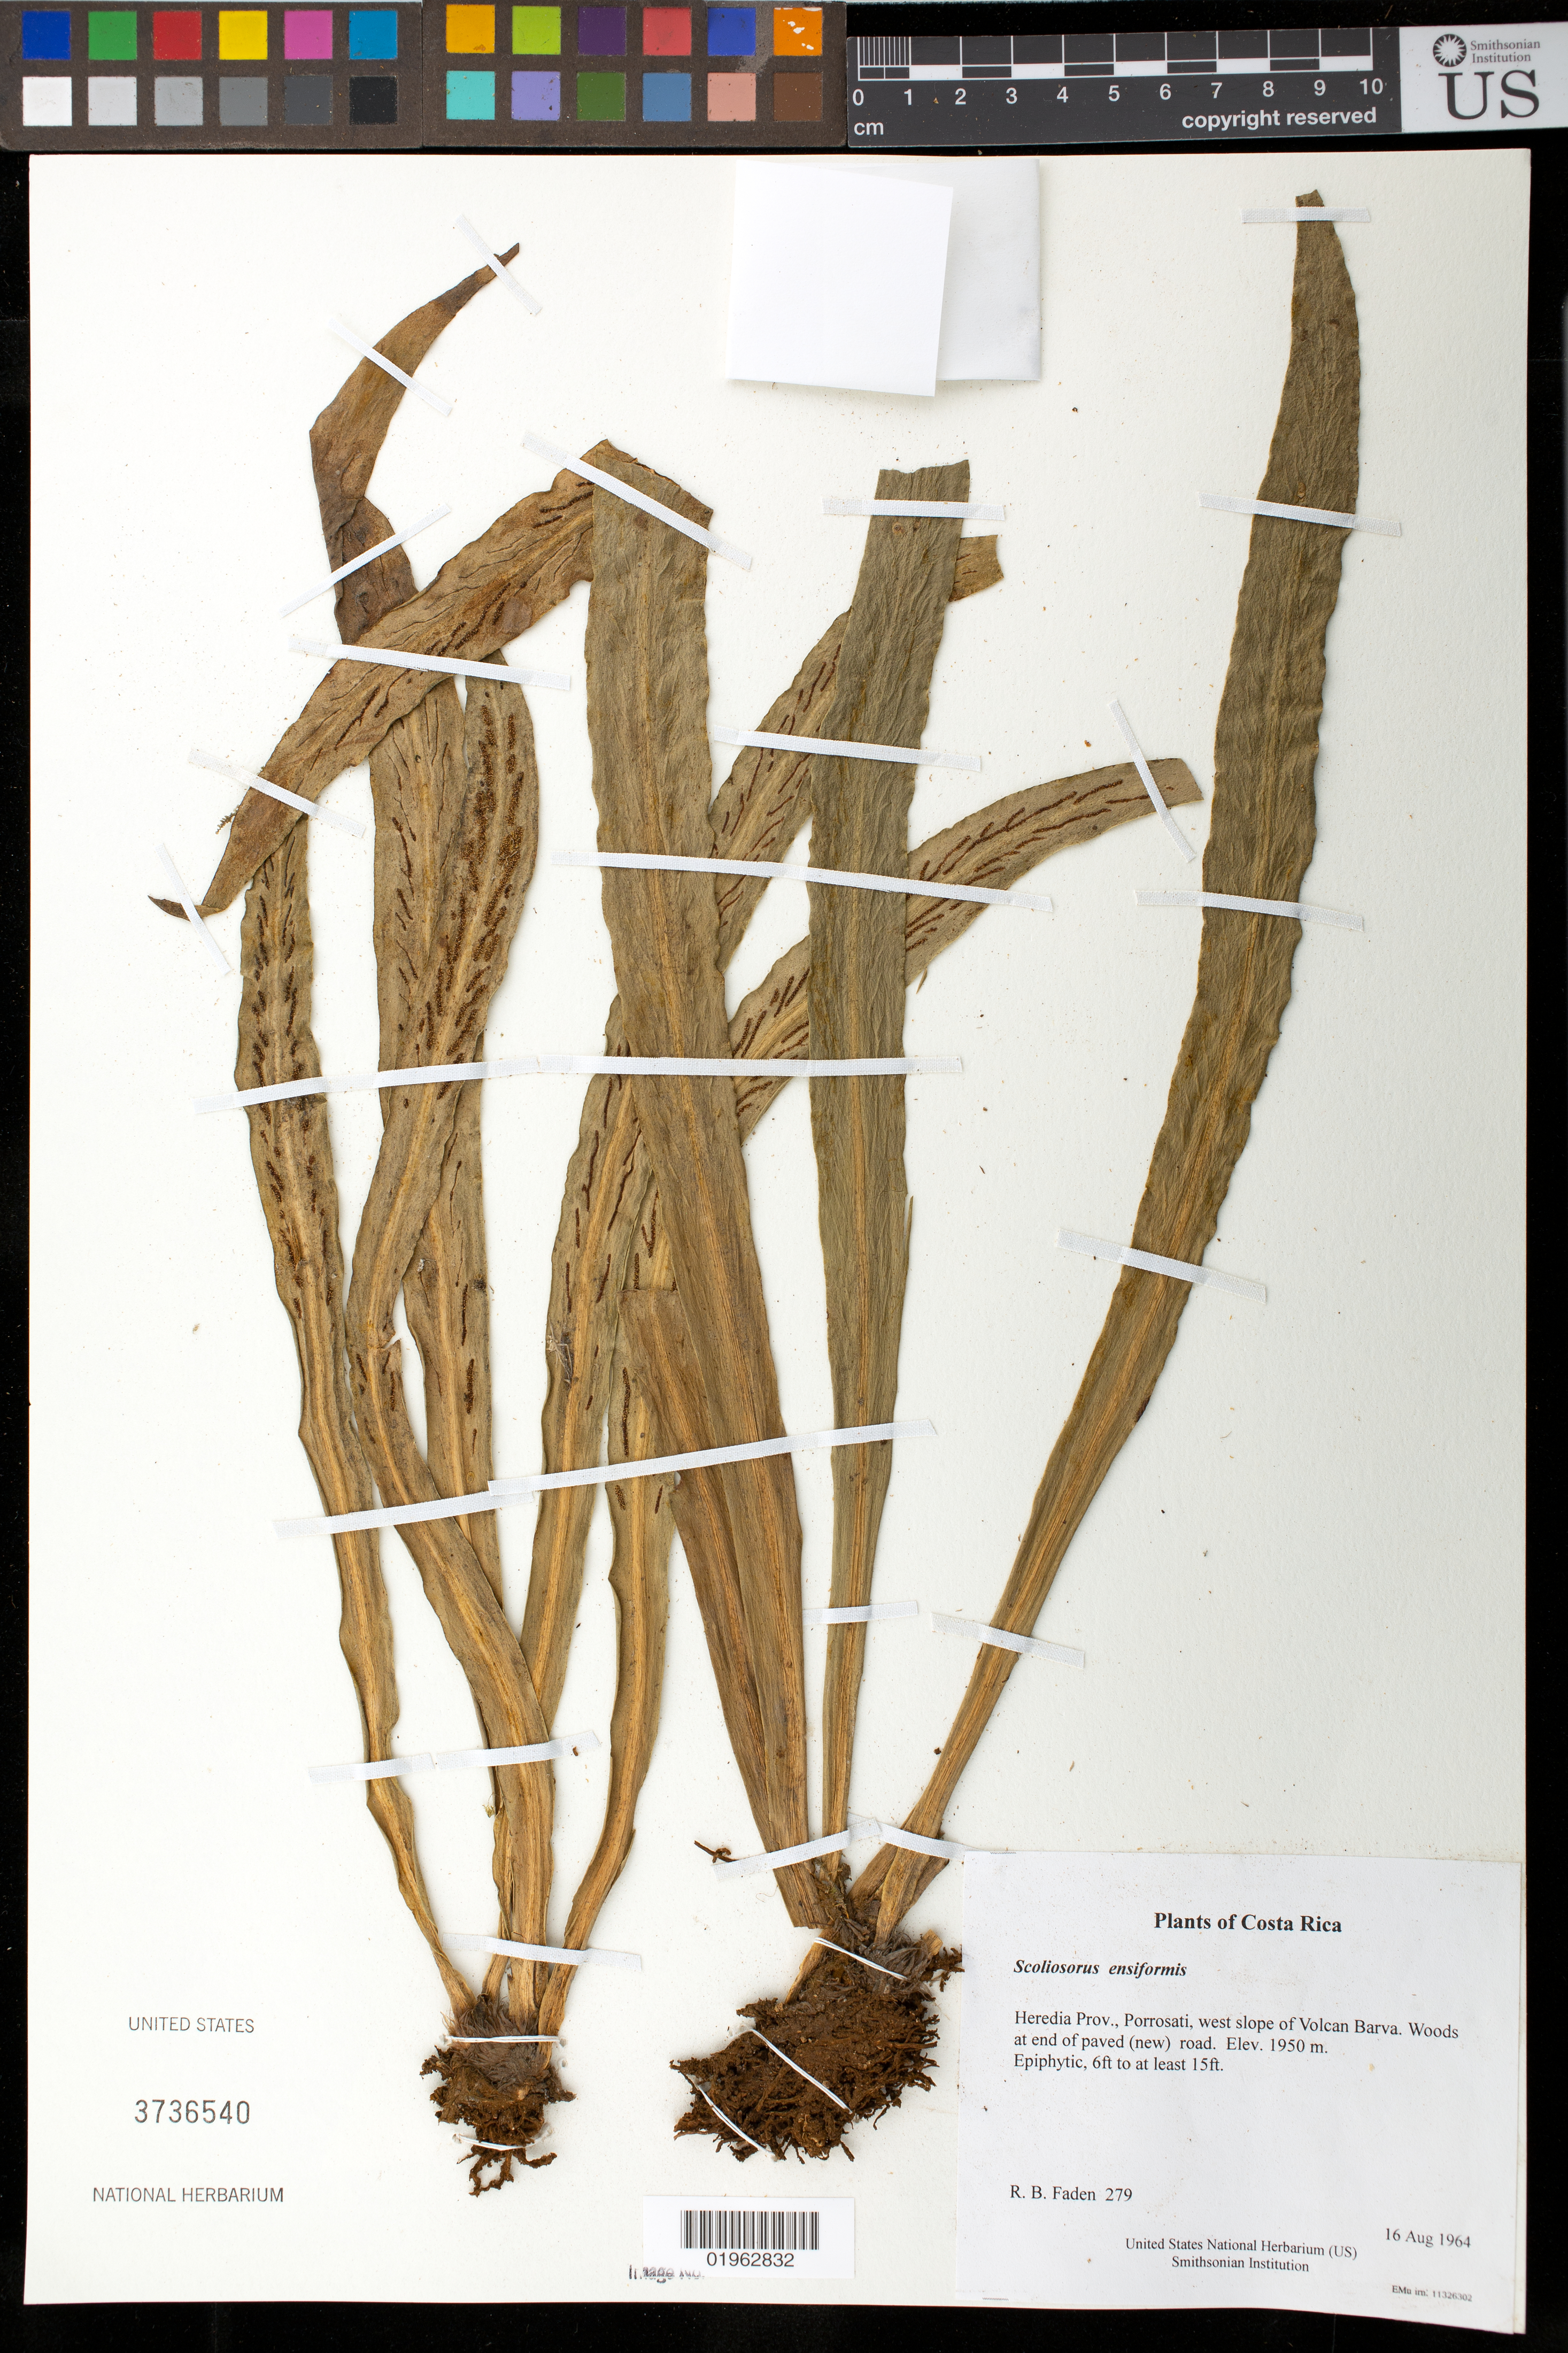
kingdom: Plantae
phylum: Tracheophyta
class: Polypodiopsida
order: Polypodiales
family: Pteridaceae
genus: Scoliosorus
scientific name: Scoliosorus ensiformis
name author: (Hook.) T. Moore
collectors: R. B. Faden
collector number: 279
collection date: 1964-08-16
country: Costa Rica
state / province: Heredia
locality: Porrosati, west slope of Volcan Barva. Woods at end of paved (new) road.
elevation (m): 1950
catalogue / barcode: US 3736540